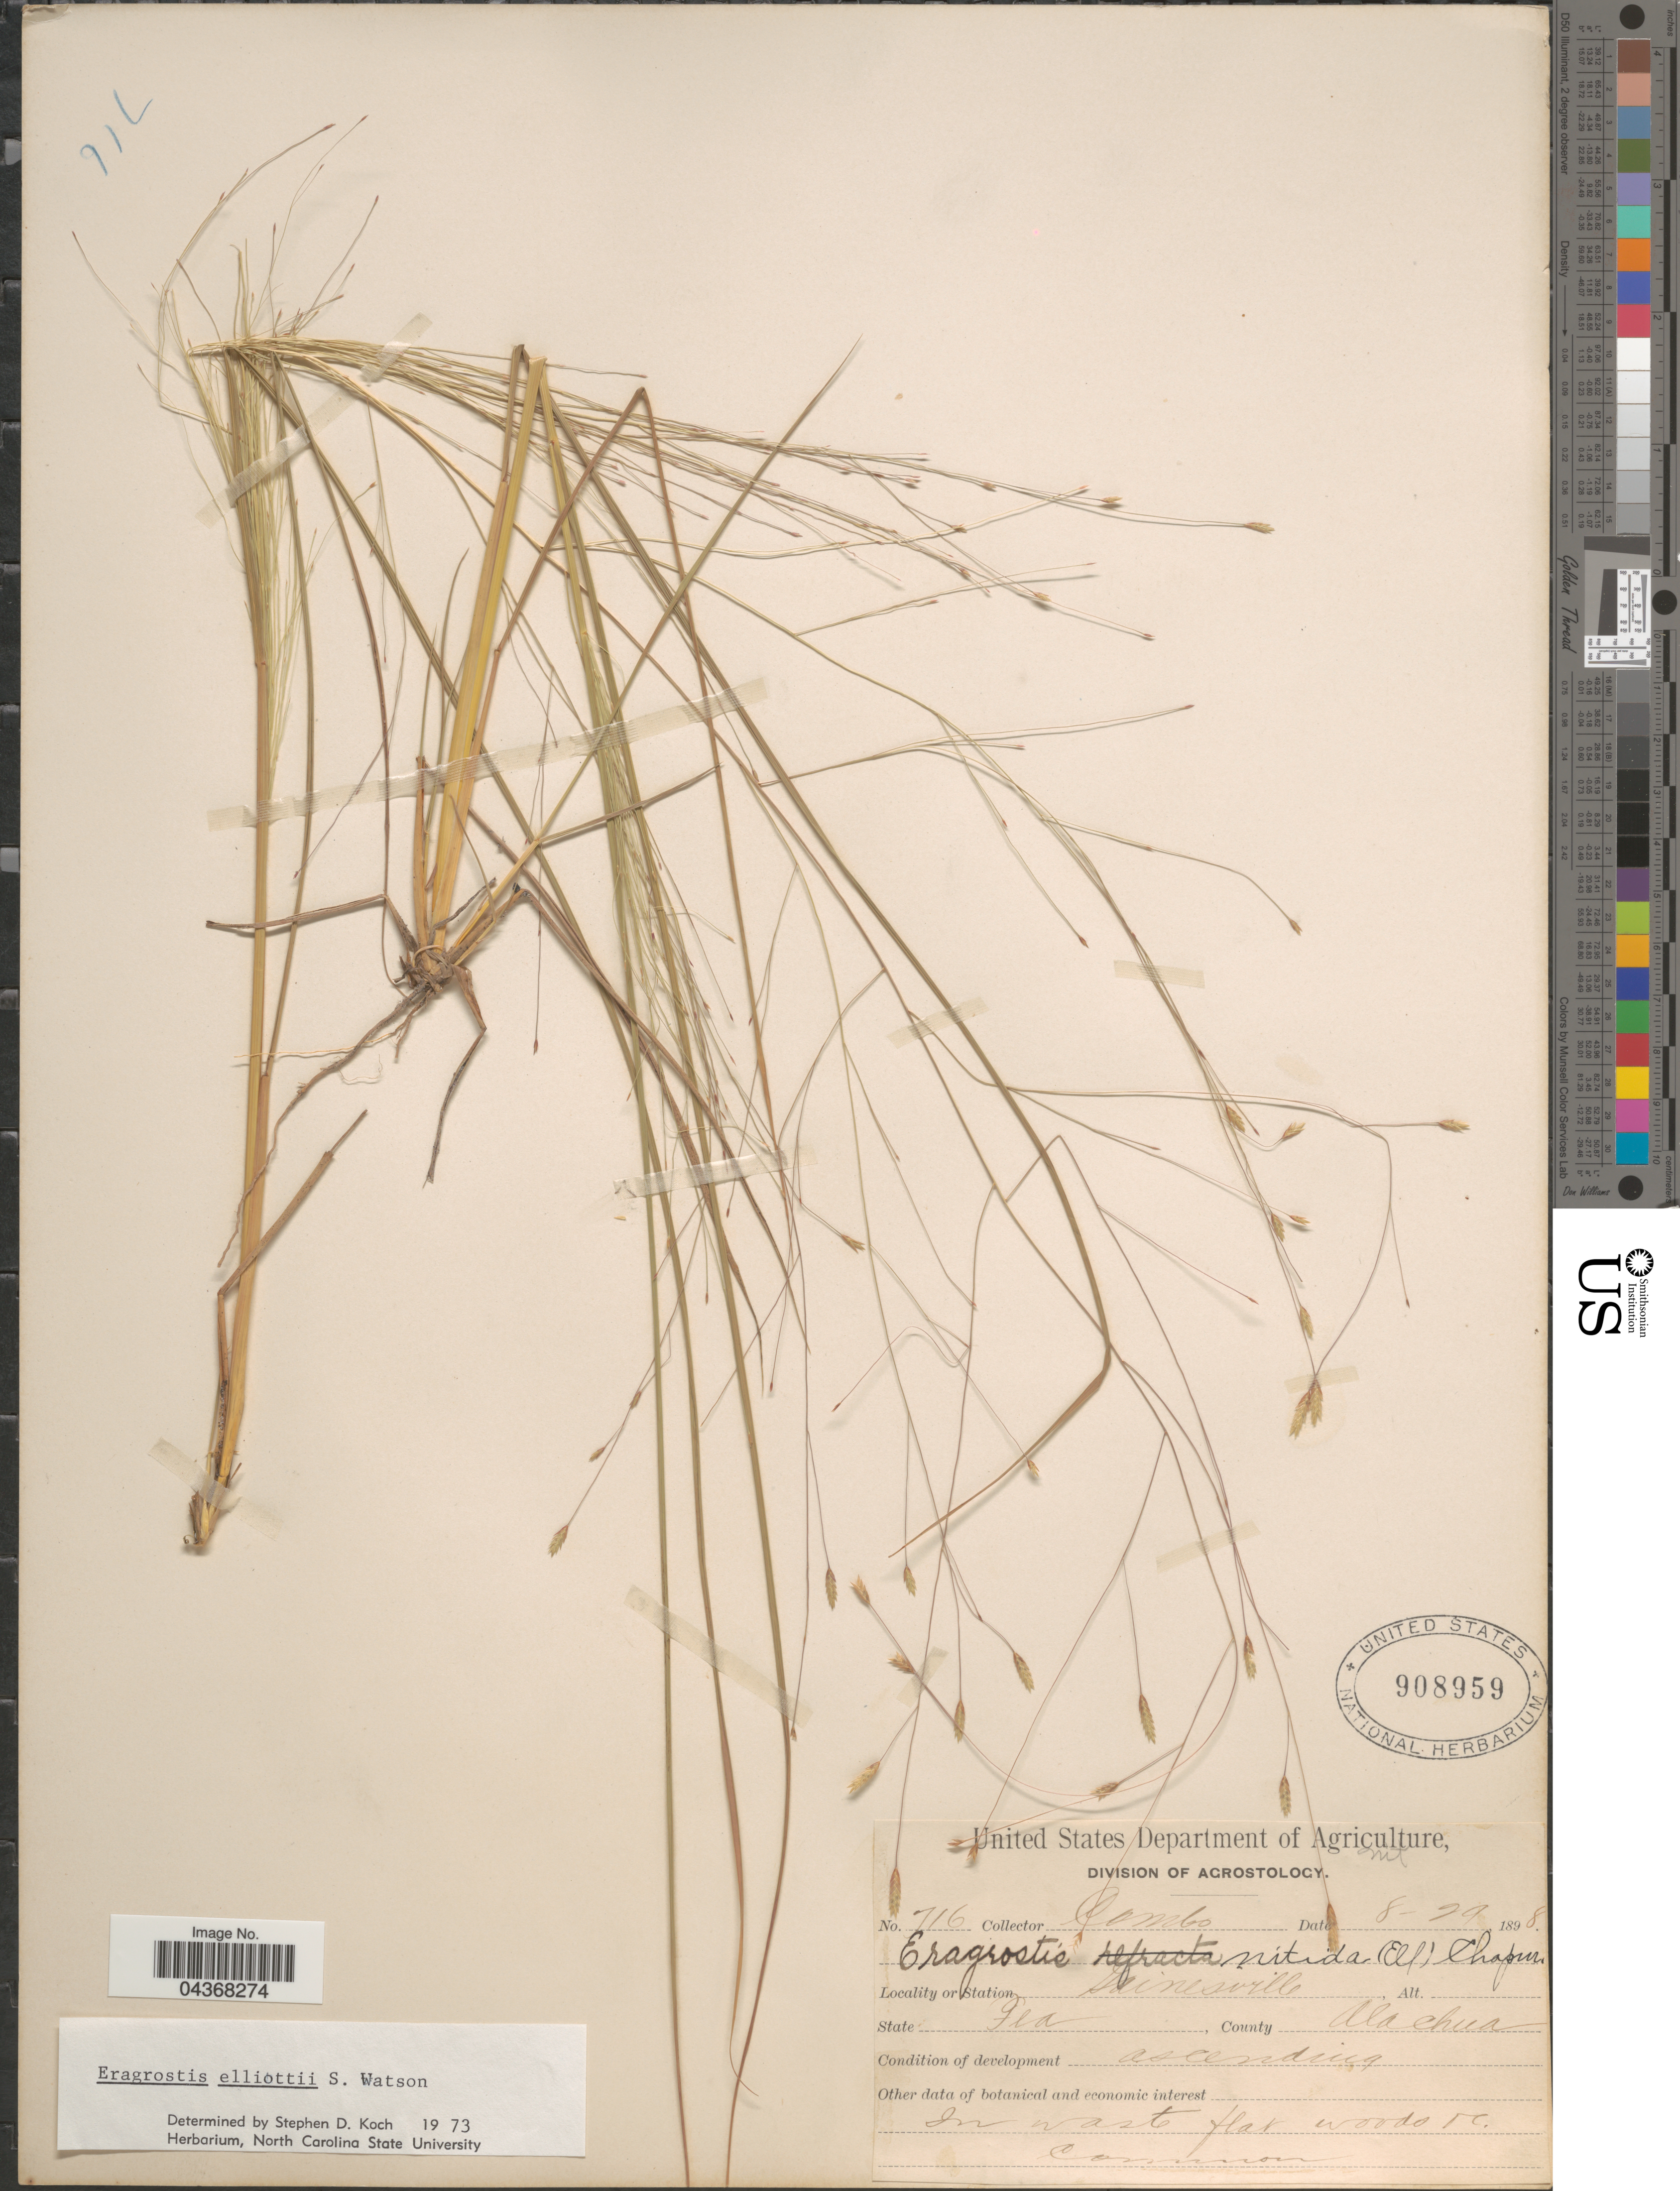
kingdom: Plantae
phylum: Tracheophyta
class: Liliopsida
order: Poales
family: Poaceae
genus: Eragrostis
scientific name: Eragrostis elliottii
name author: S. Watson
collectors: -. Combs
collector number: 716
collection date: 1898-08-29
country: United States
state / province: Florida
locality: County Alachua.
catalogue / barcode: US 908959